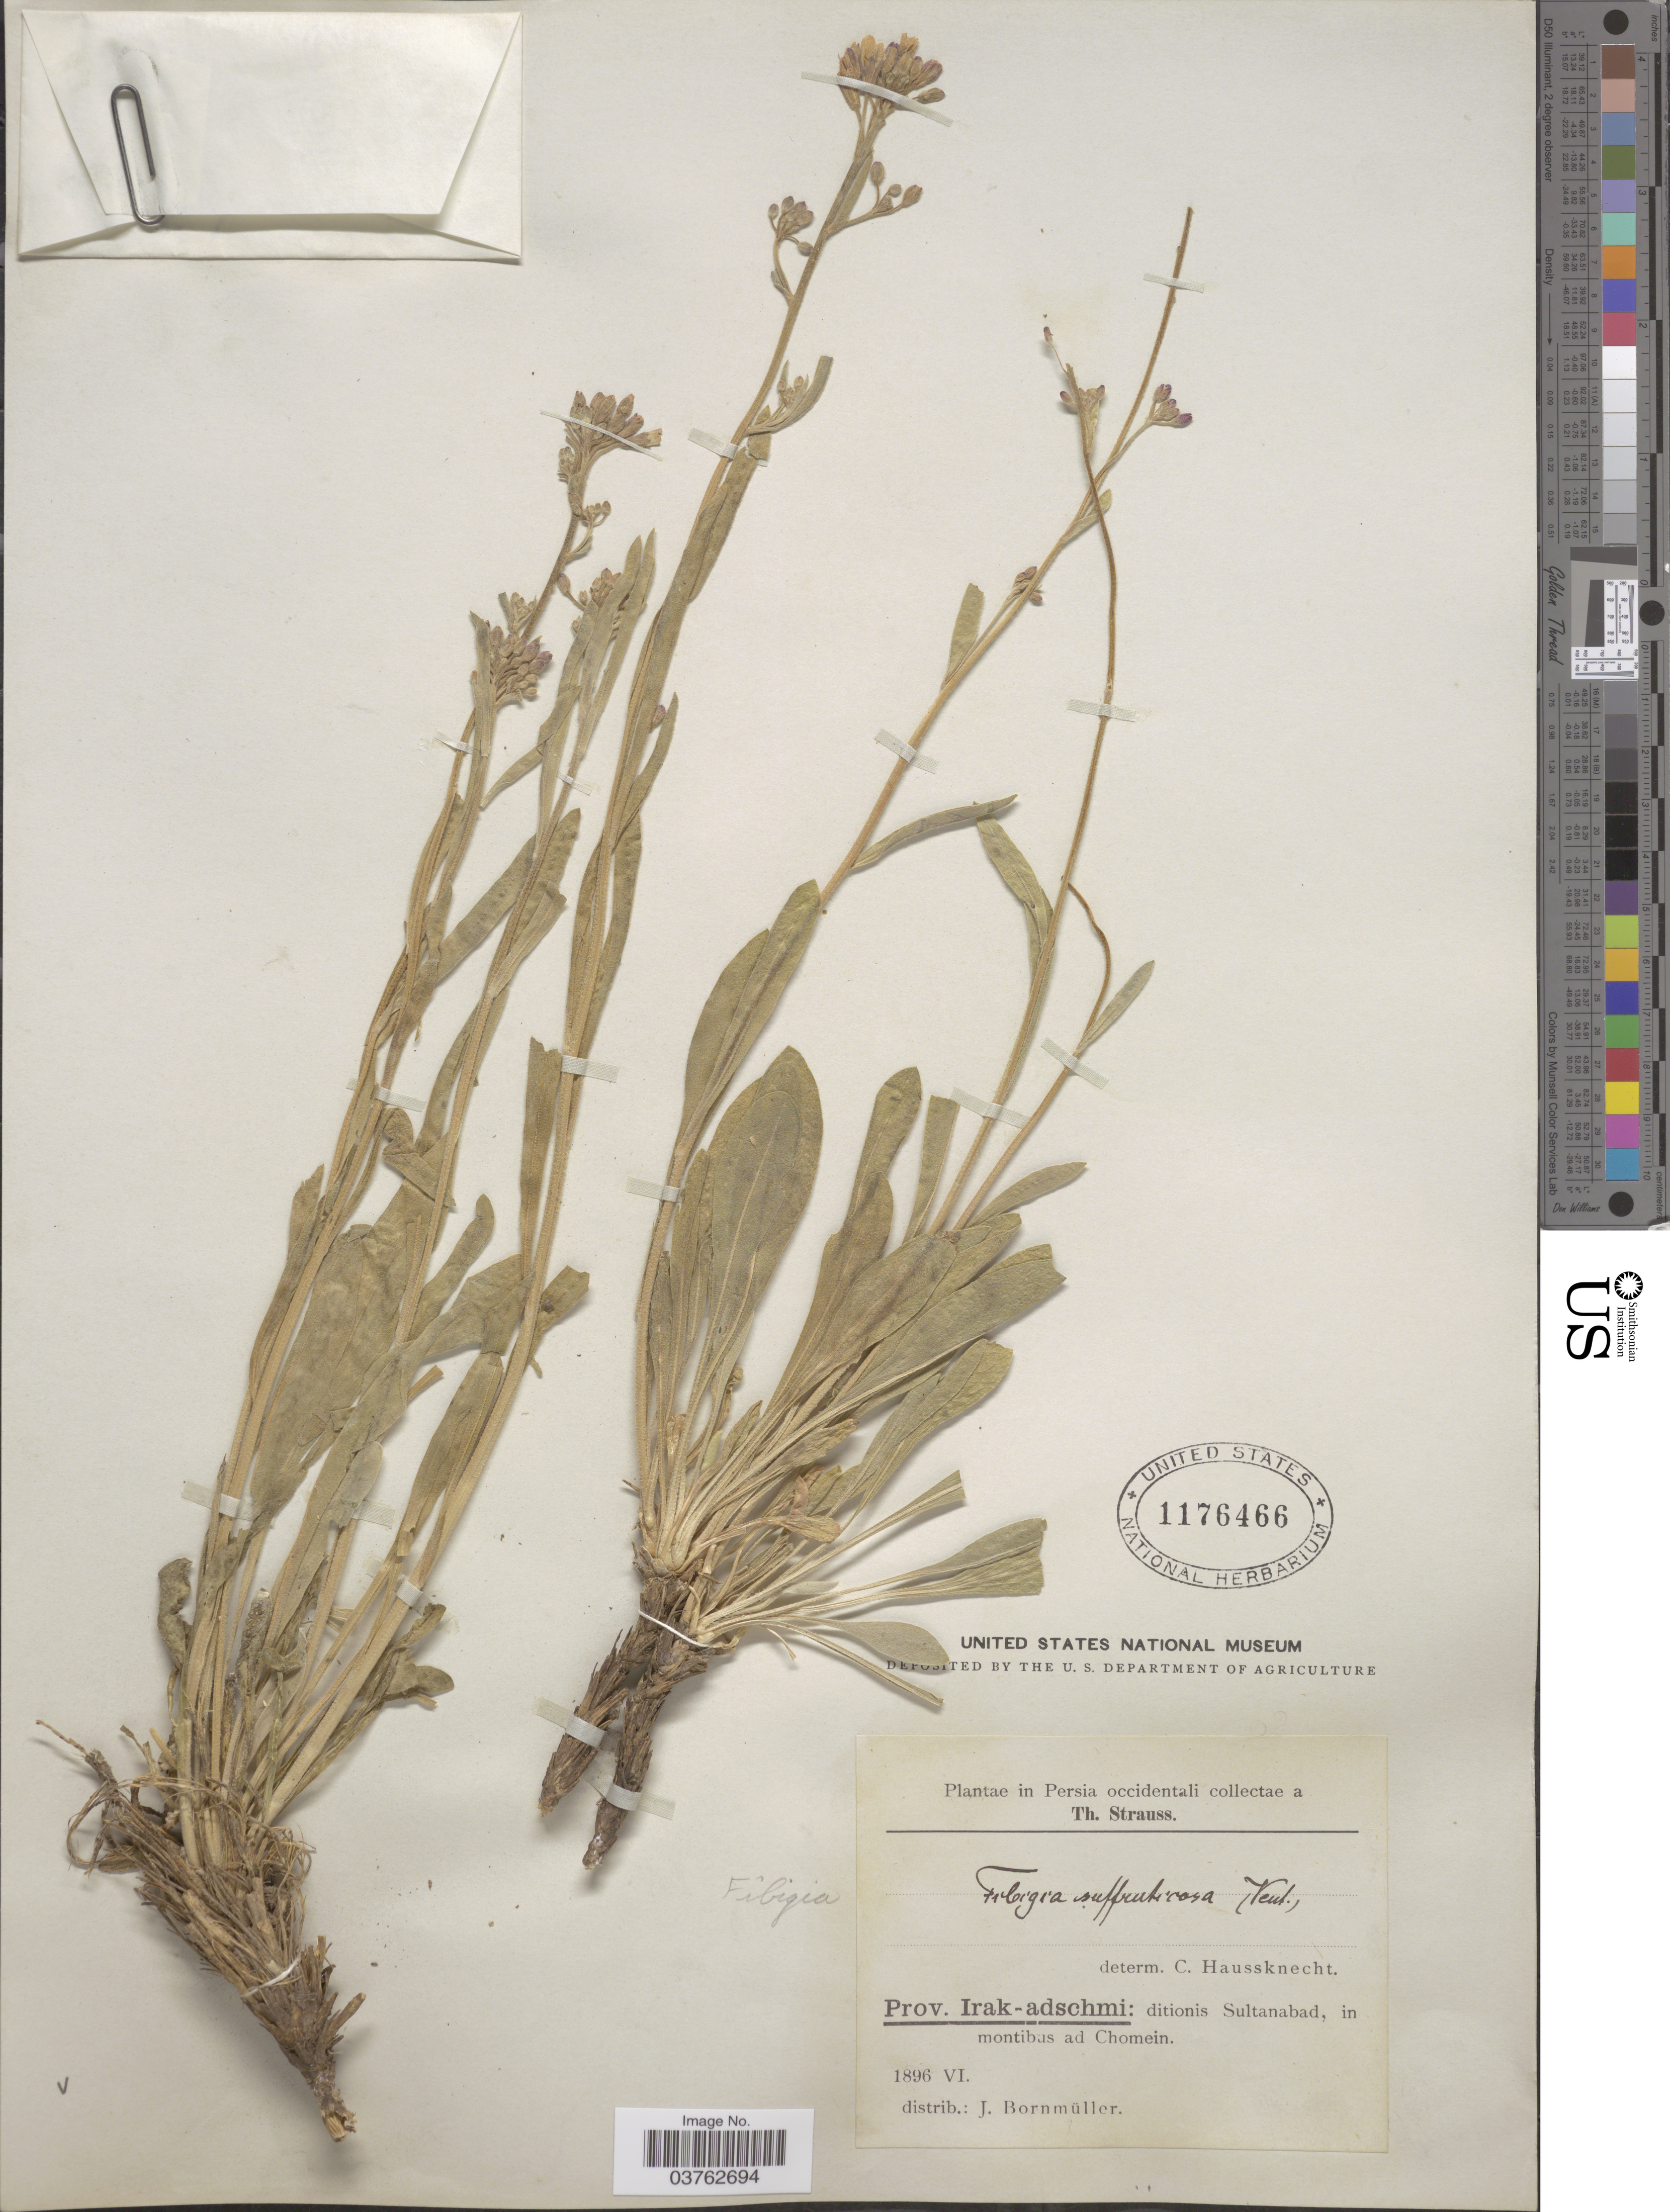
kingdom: Plantae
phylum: Tracheophyta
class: Magnoliopsida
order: Brassicales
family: Brassicaceae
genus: Fibigia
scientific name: Fibigia suffruticosa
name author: (Vent.) Sweet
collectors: T. Strauss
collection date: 1896-06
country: Iran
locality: Persia occidentali. Prov. Irak-adschmi: ditionis Sultanabad, in montibus ad Chomein.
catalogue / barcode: US 1176466